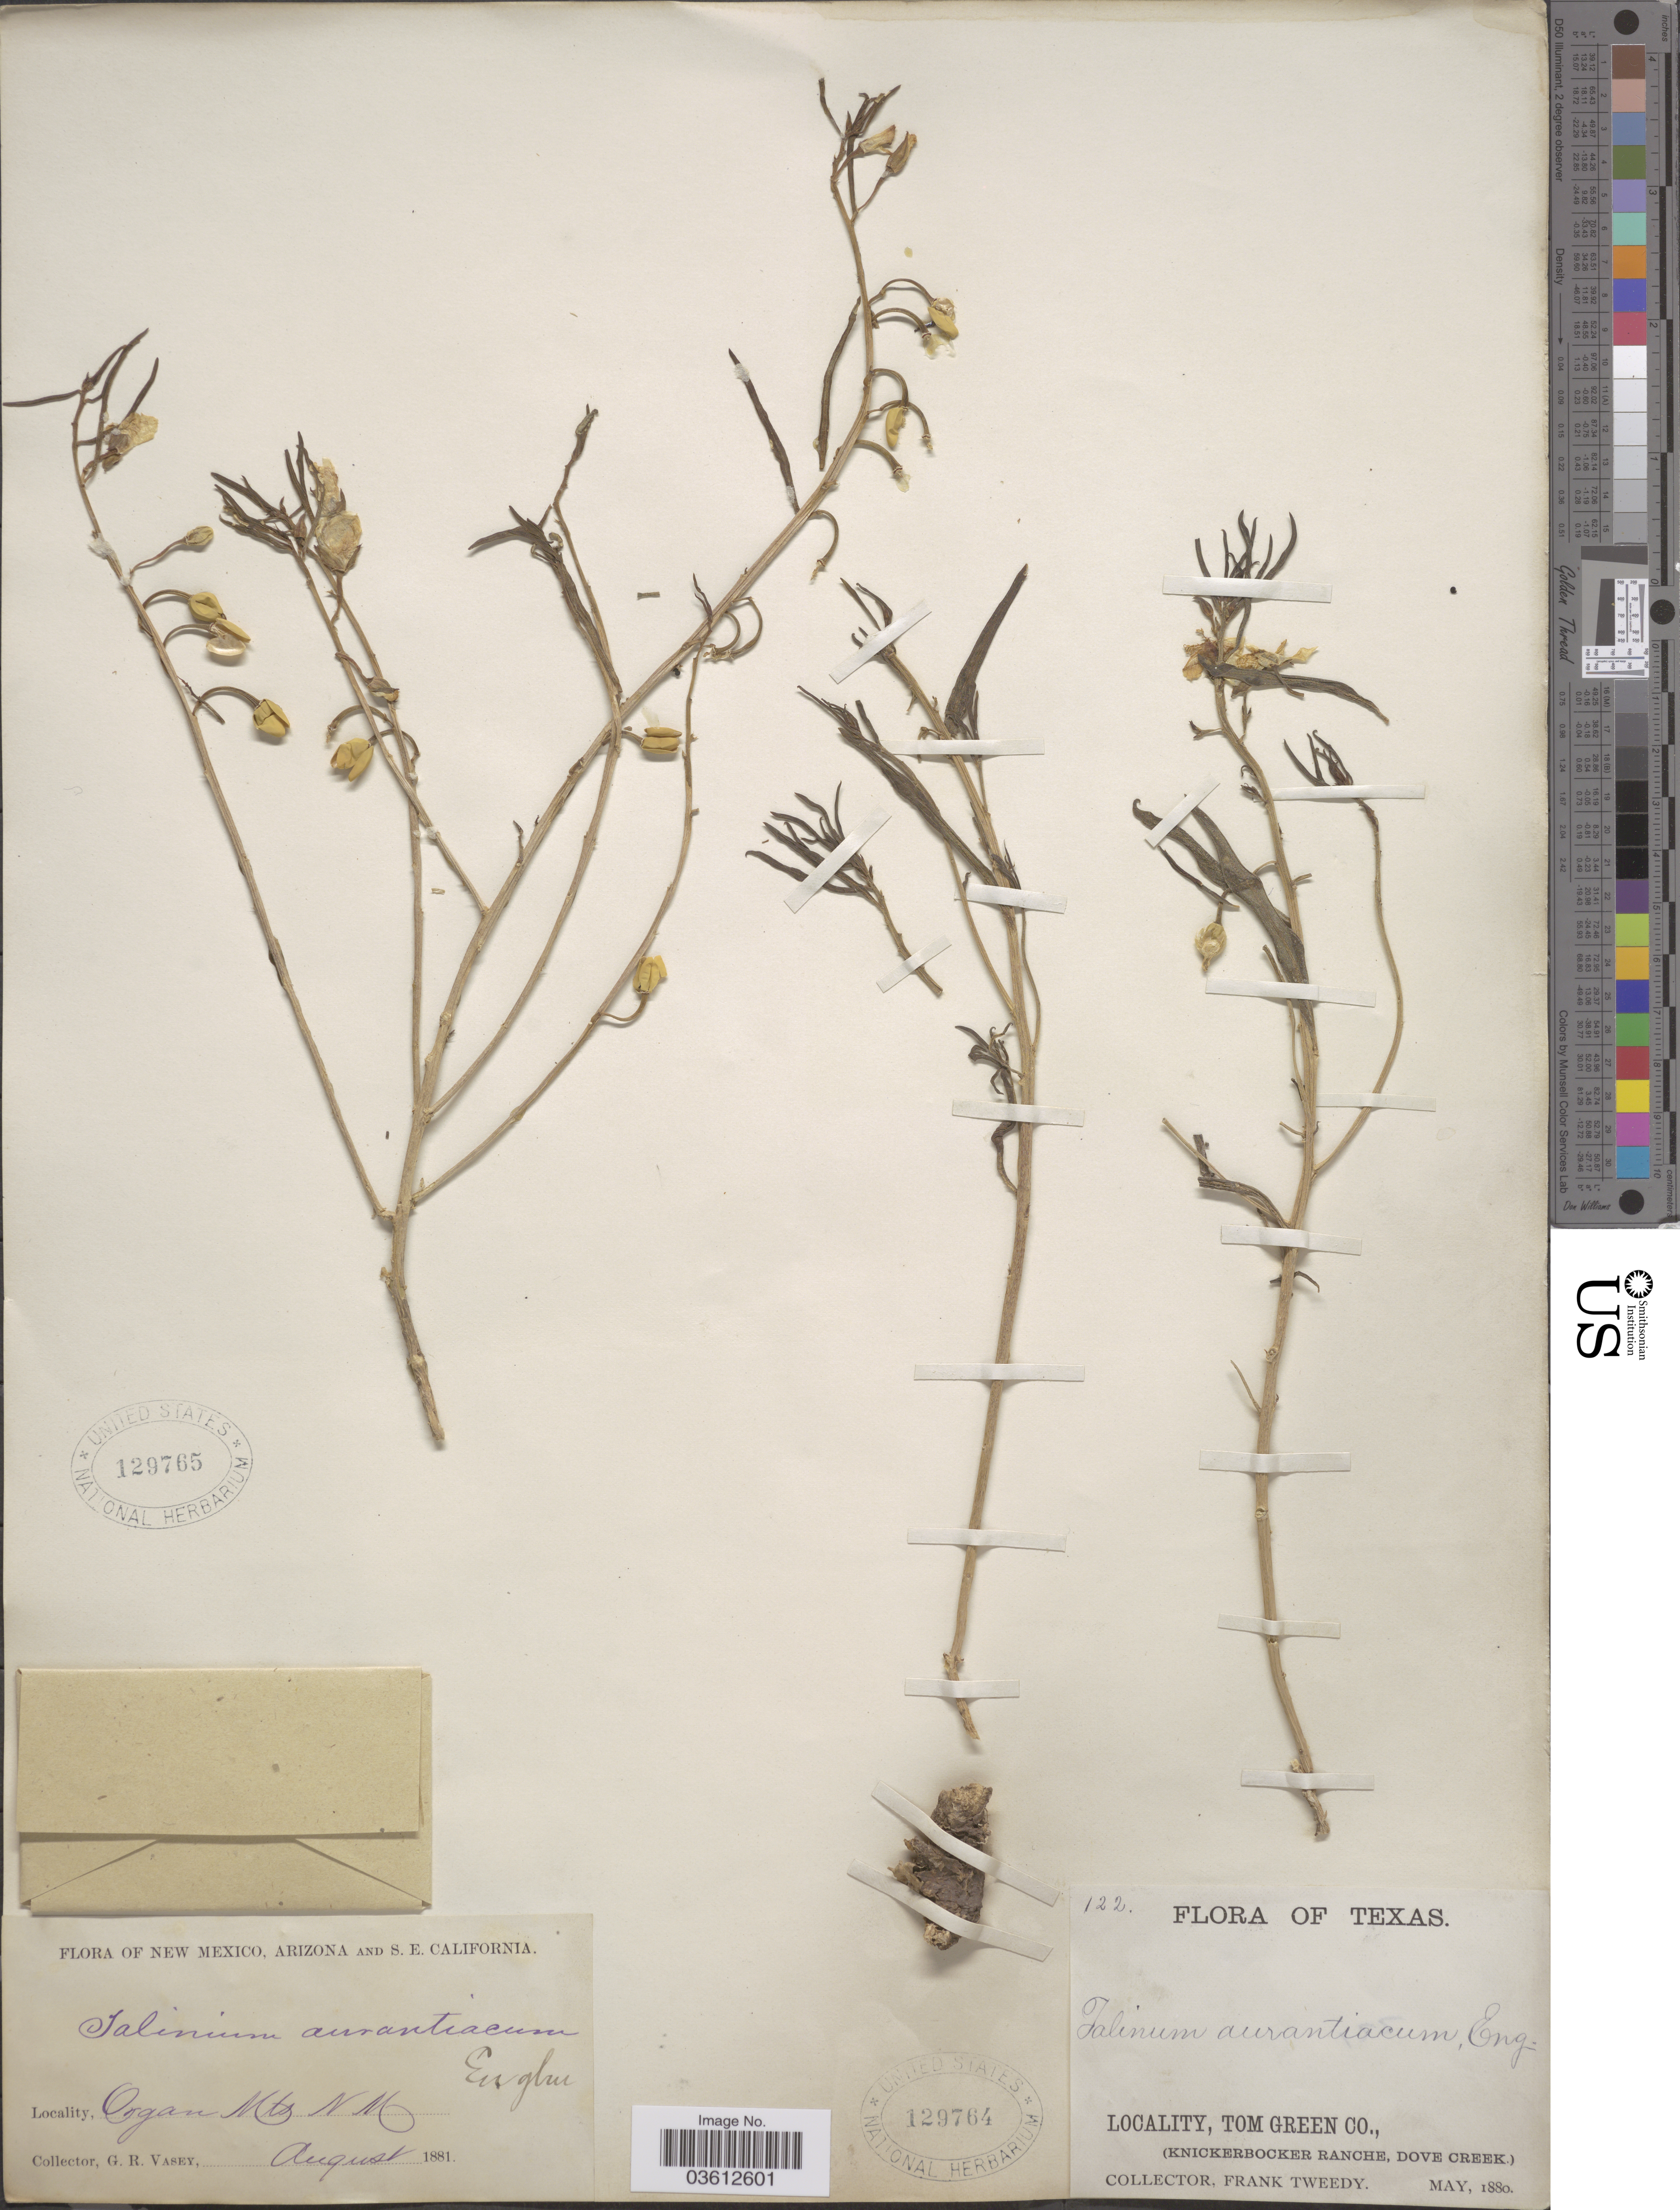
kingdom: Plantae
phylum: Tracheophyta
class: Magnoliopsida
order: Caryophyllales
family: Talinaceae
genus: Talinum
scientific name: Talinum aurantiacum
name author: Engelm. in A. Gray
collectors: F. Tweedy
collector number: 122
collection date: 1880-05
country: United States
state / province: Texas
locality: Tom Green Co. (Knickerbocker Ranche, Dove Creek.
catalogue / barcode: US 129764-2